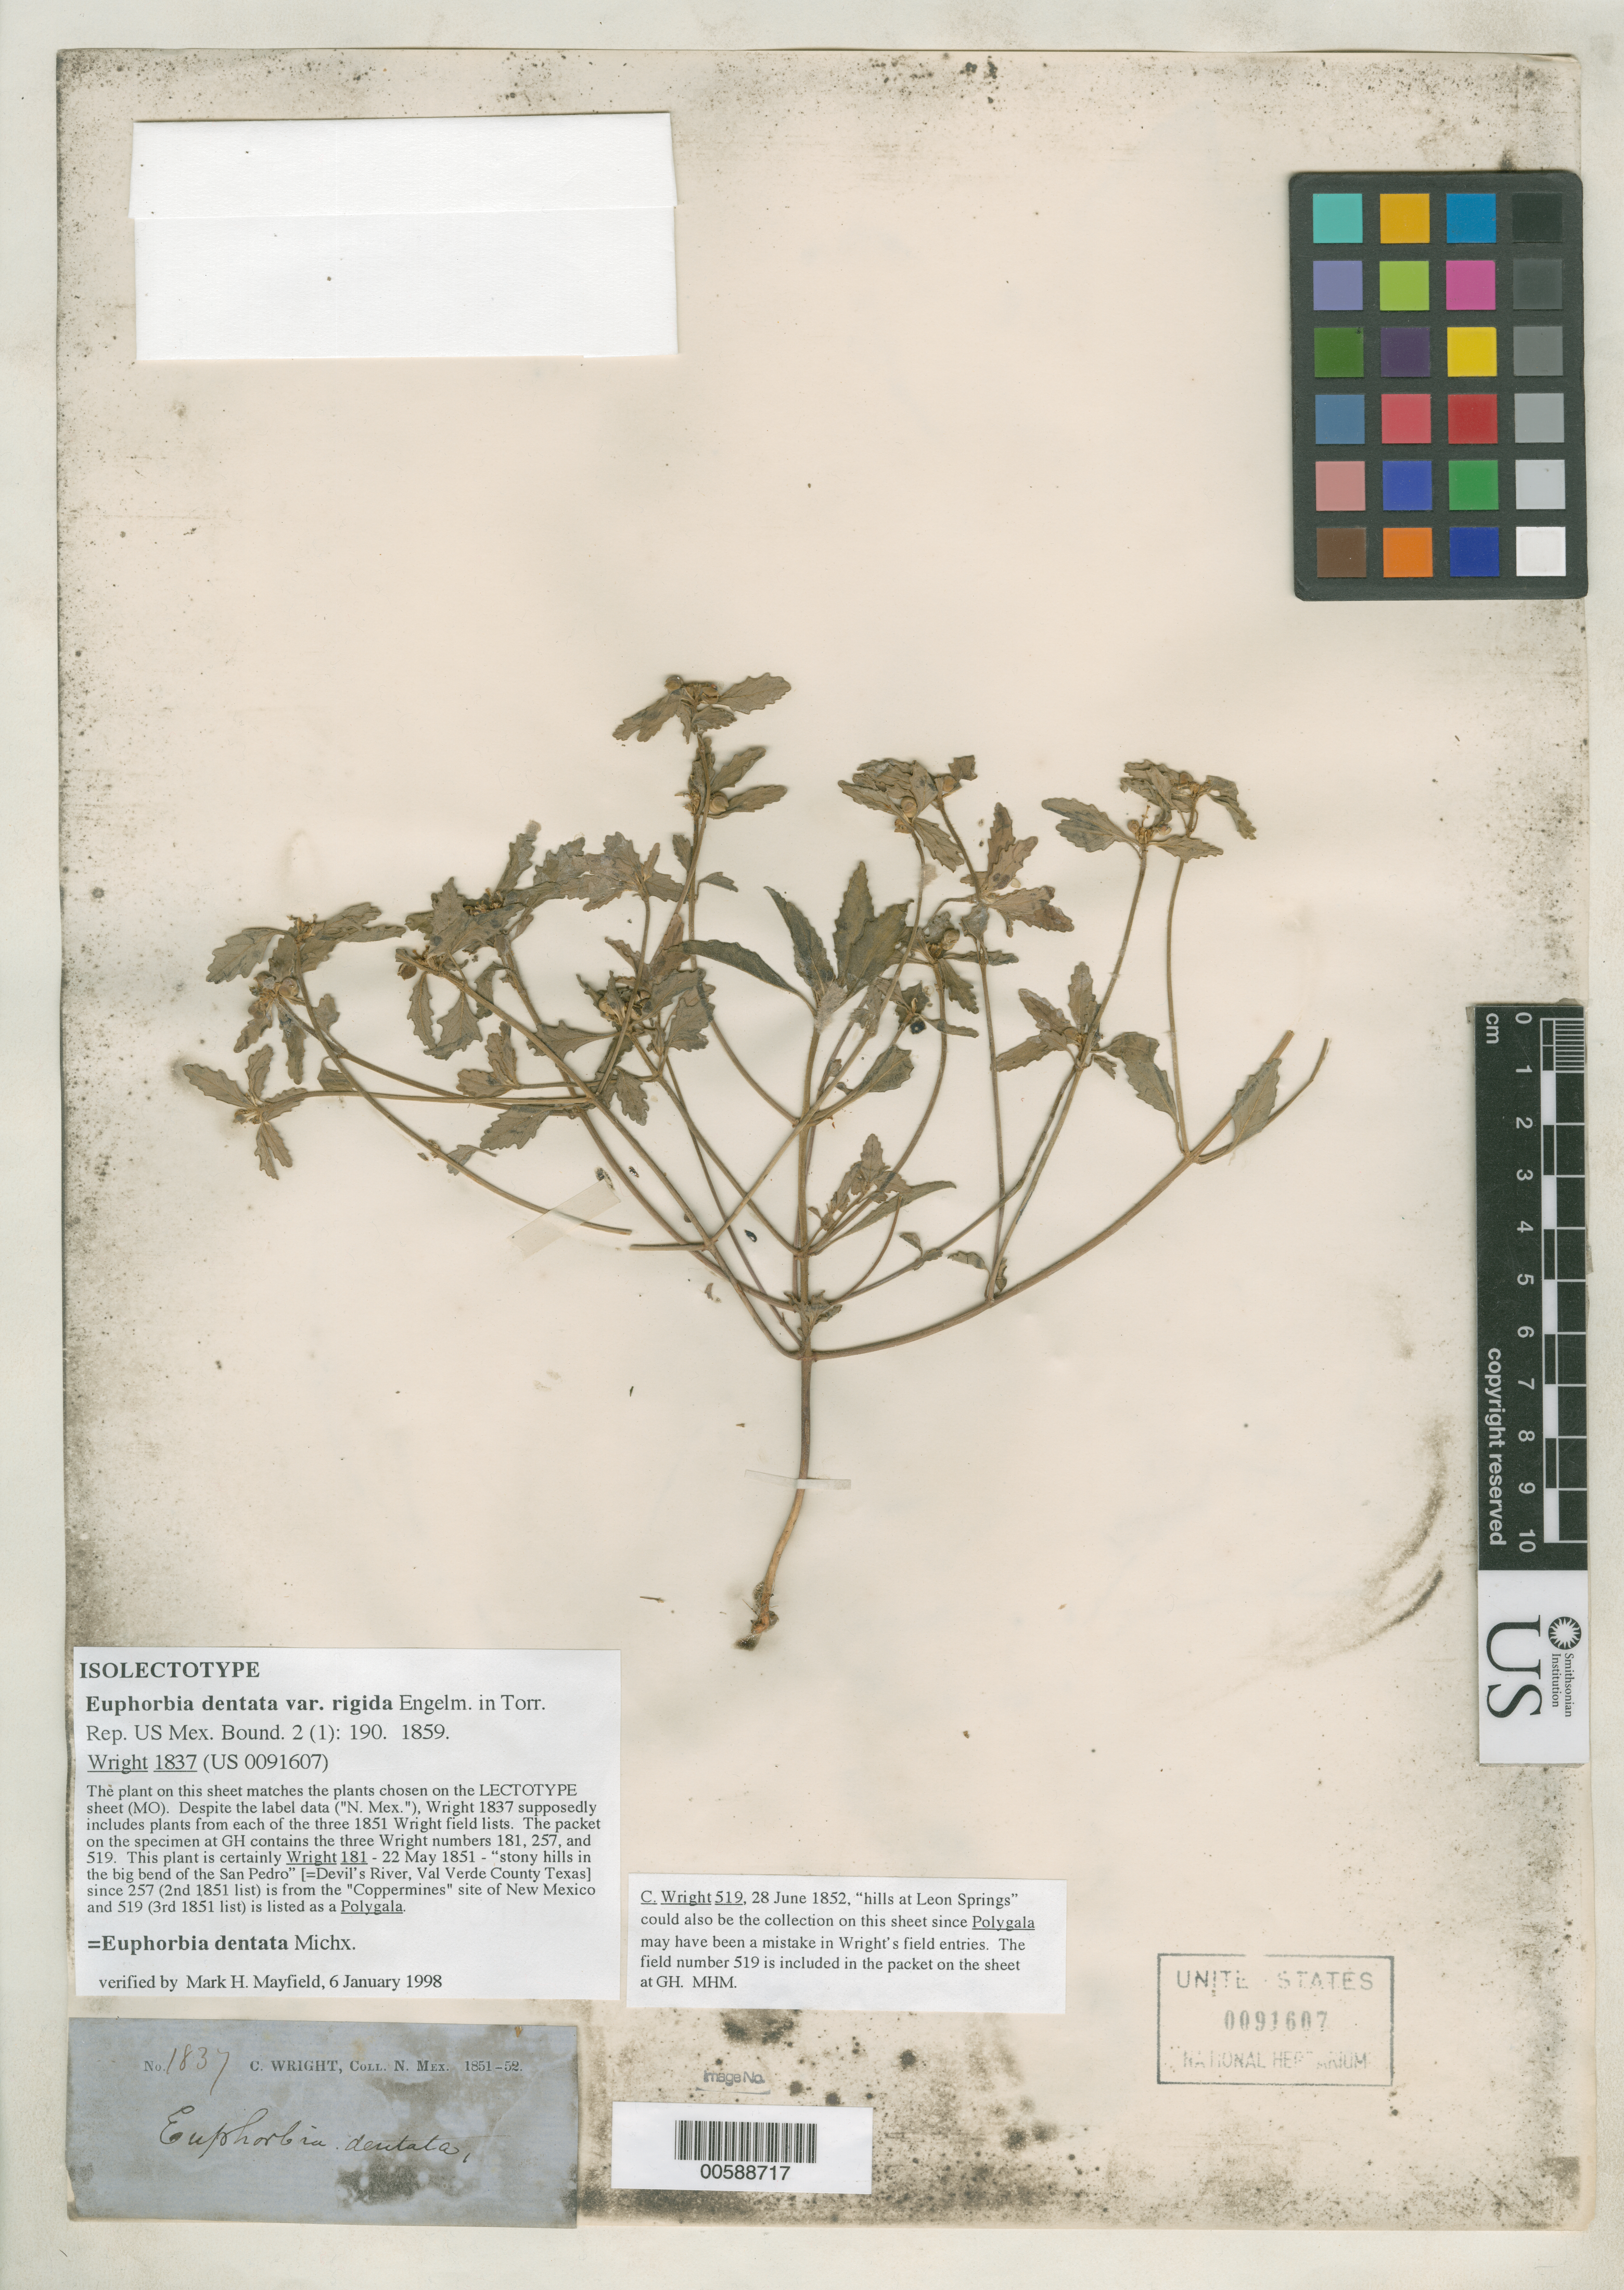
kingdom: Plantae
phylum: Tracheophyta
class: Magnoliopsida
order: Malpighiales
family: Euphorbiaceae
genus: Euphorbia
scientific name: Euphorbia dentata var. rigida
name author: Engelm. in Emory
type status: Isosyntype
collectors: C. Wright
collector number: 1837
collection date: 1851/1852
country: United States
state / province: New Mexico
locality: "N. Mex." [=northern Mexico or New Mexico? either way possibly referring to present-day Arizona or Texas]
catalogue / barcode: US 91607